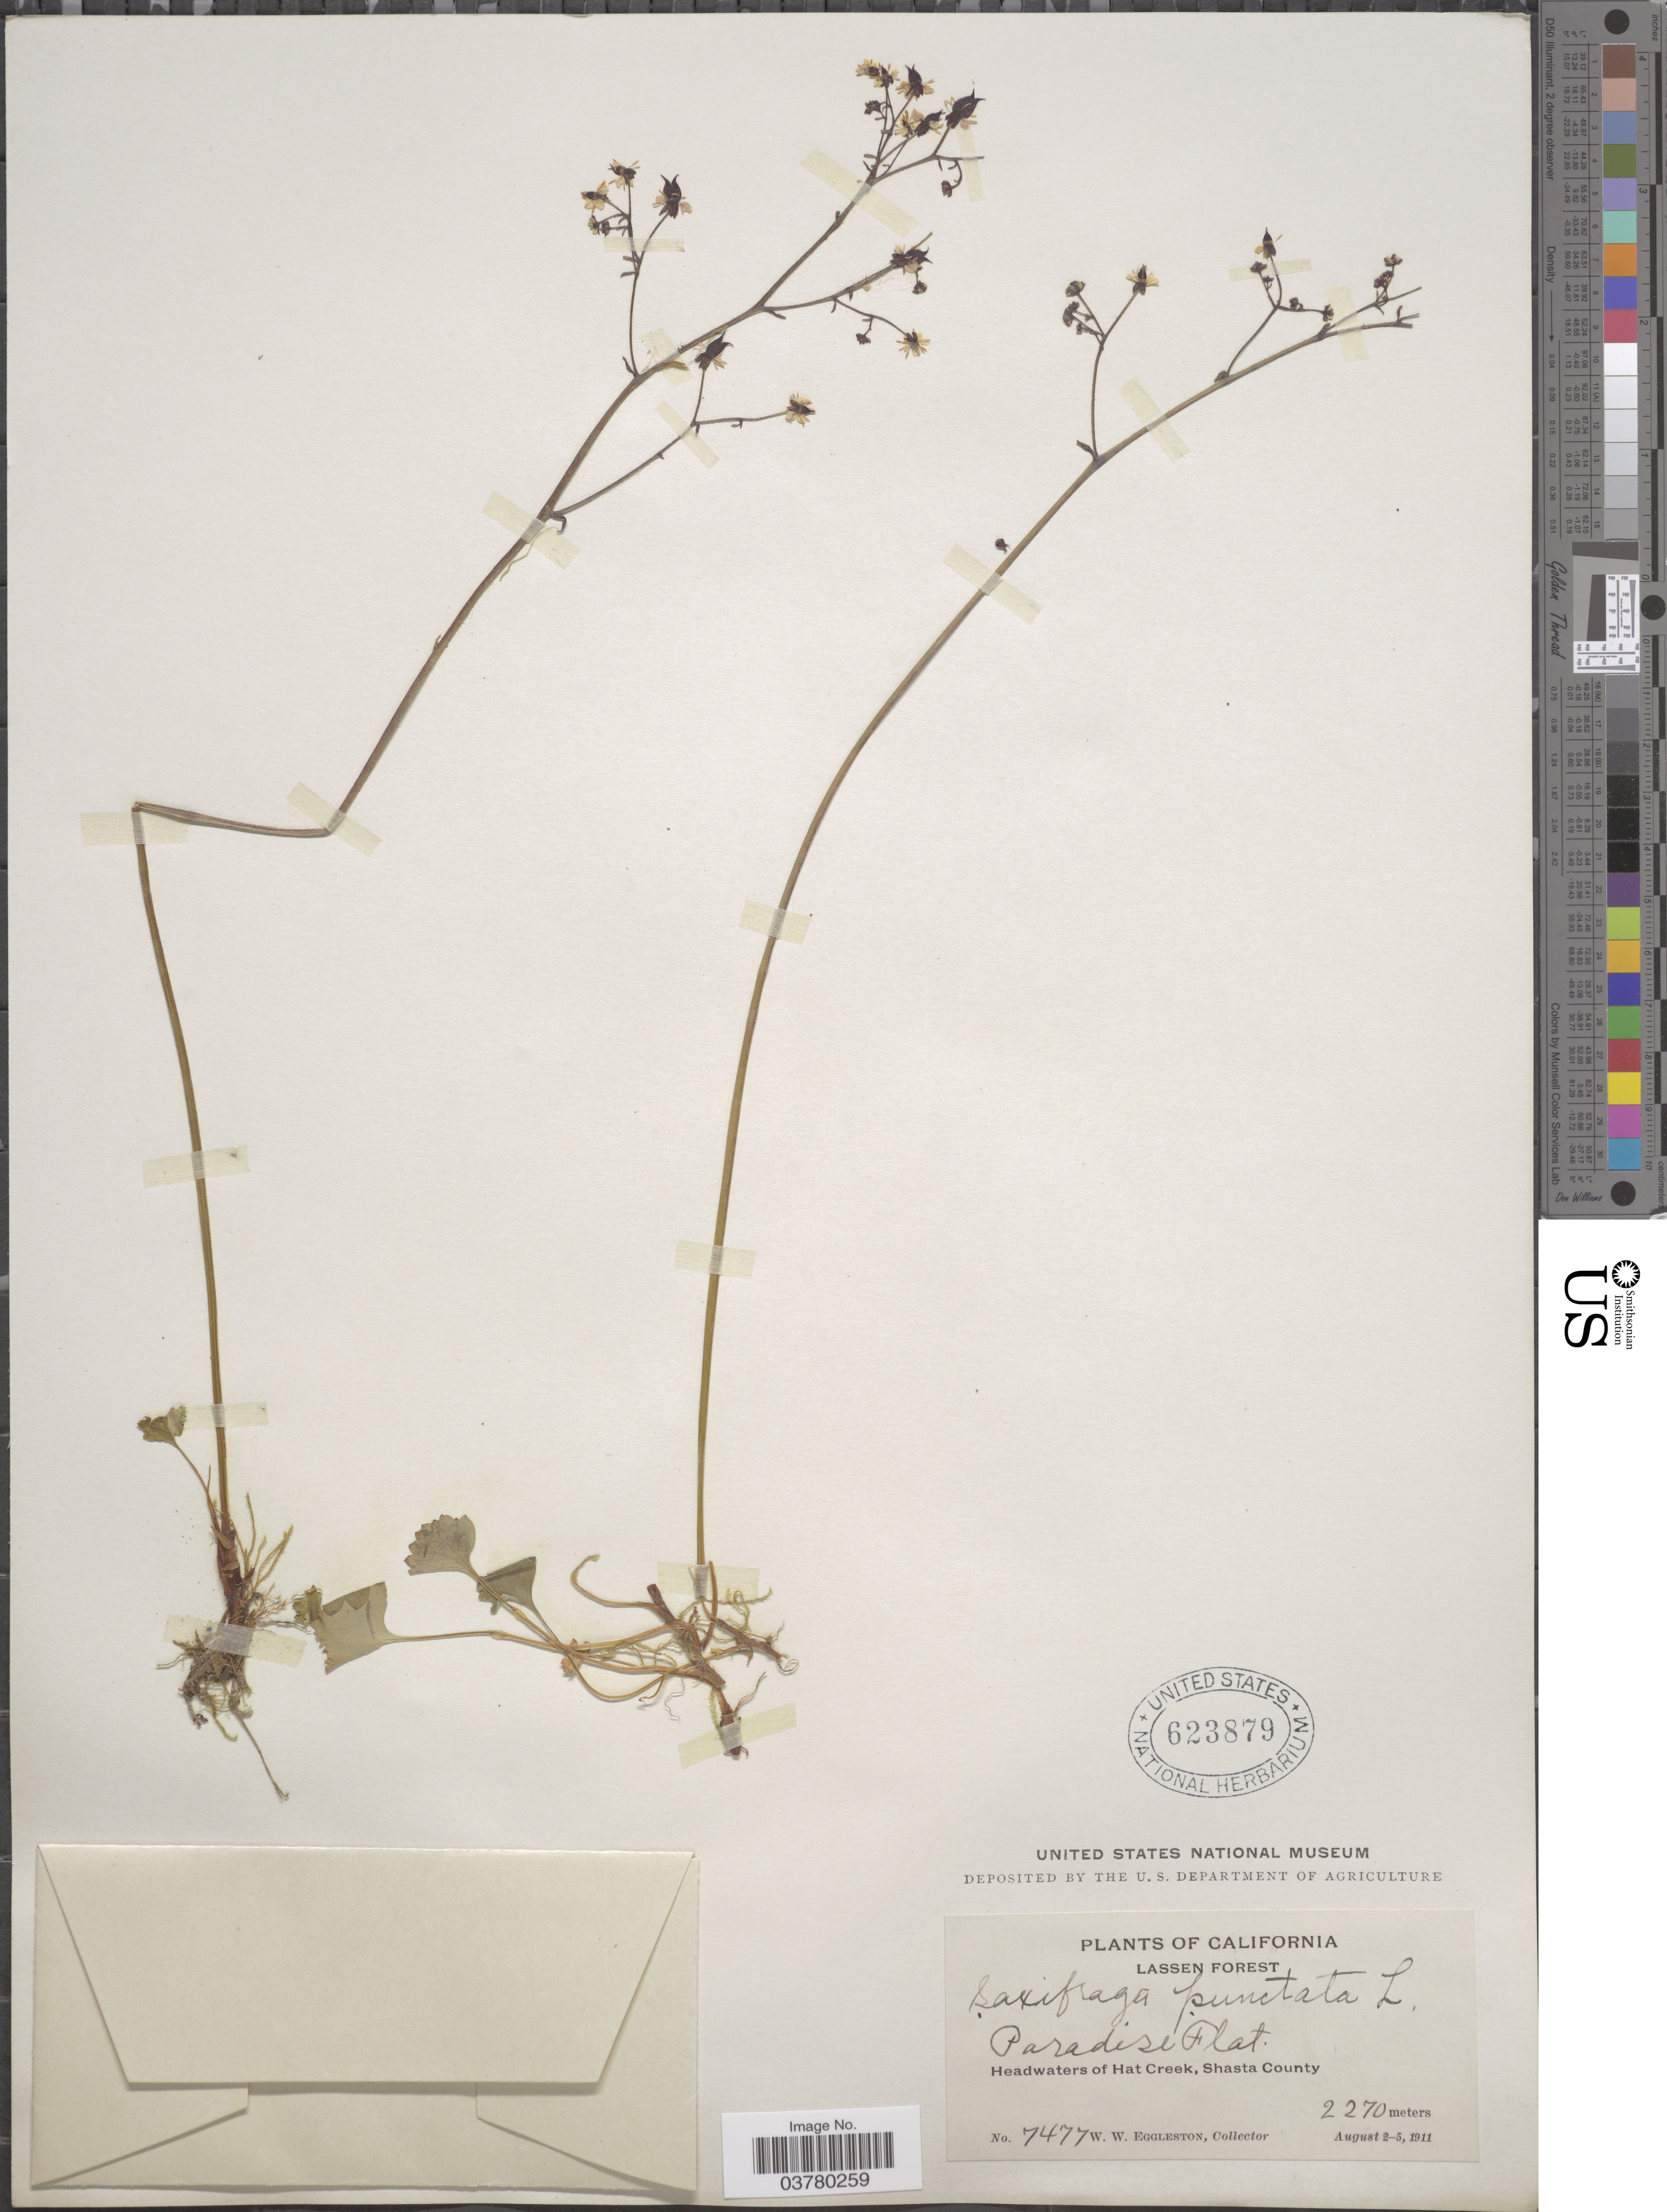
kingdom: Plantae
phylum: Tracheophyta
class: Magnoliopsida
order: Saxifragales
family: Saxifragaceae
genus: Micranthes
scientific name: Micranthes odontoloma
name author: (Piper) A. Heller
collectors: W. W. Eggleston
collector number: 7477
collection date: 1911-08-02/1911-08-05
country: United States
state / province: California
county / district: Shasta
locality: Lassen Forest. Paradise Flat. Headwaters of Hat Creek, Shasta County.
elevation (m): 2270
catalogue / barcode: US 623879